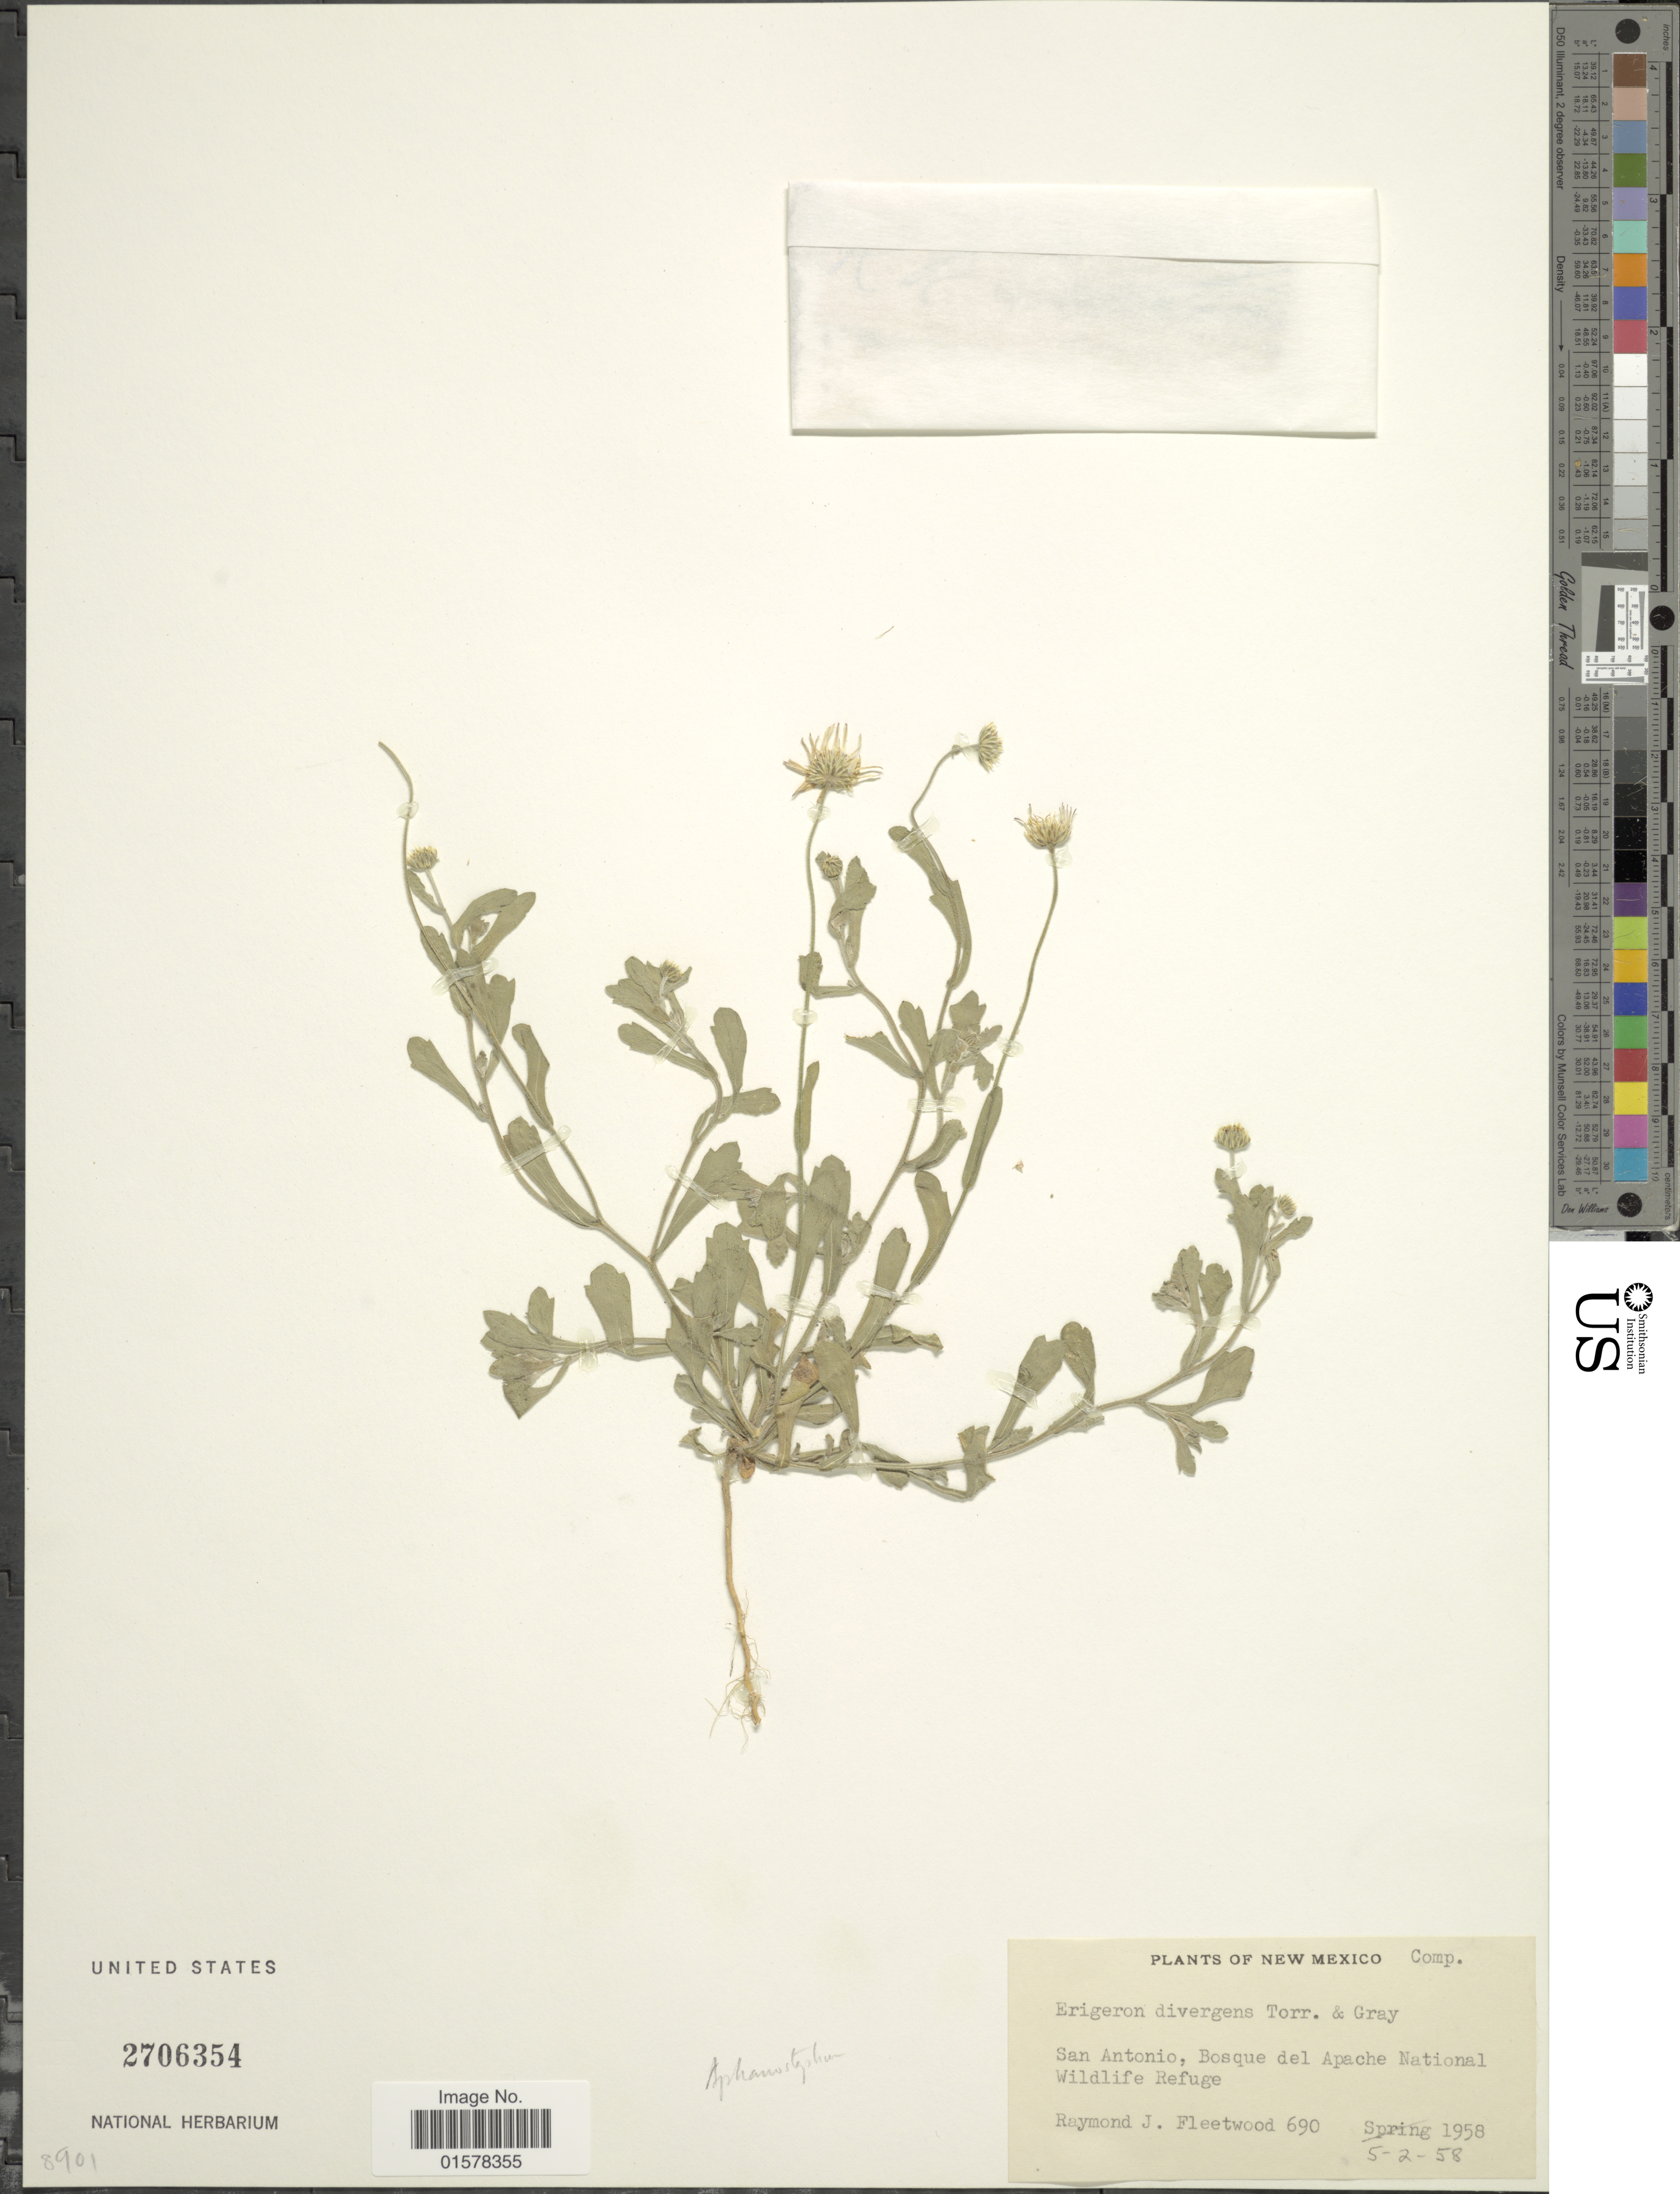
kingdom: Plantae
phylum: Tracheophyta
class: Magnoliopsida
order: Asterales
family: Asteraceae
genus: Aphanostephus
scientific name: Aphanostephus sp.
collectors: R. J. Fleetwood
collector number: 690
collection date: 1958-05-02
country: United States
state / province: New Mexico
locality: New Mexico. San Antonio, Bosque del Apache National Wildlife Refuge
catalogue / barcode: US 2706354